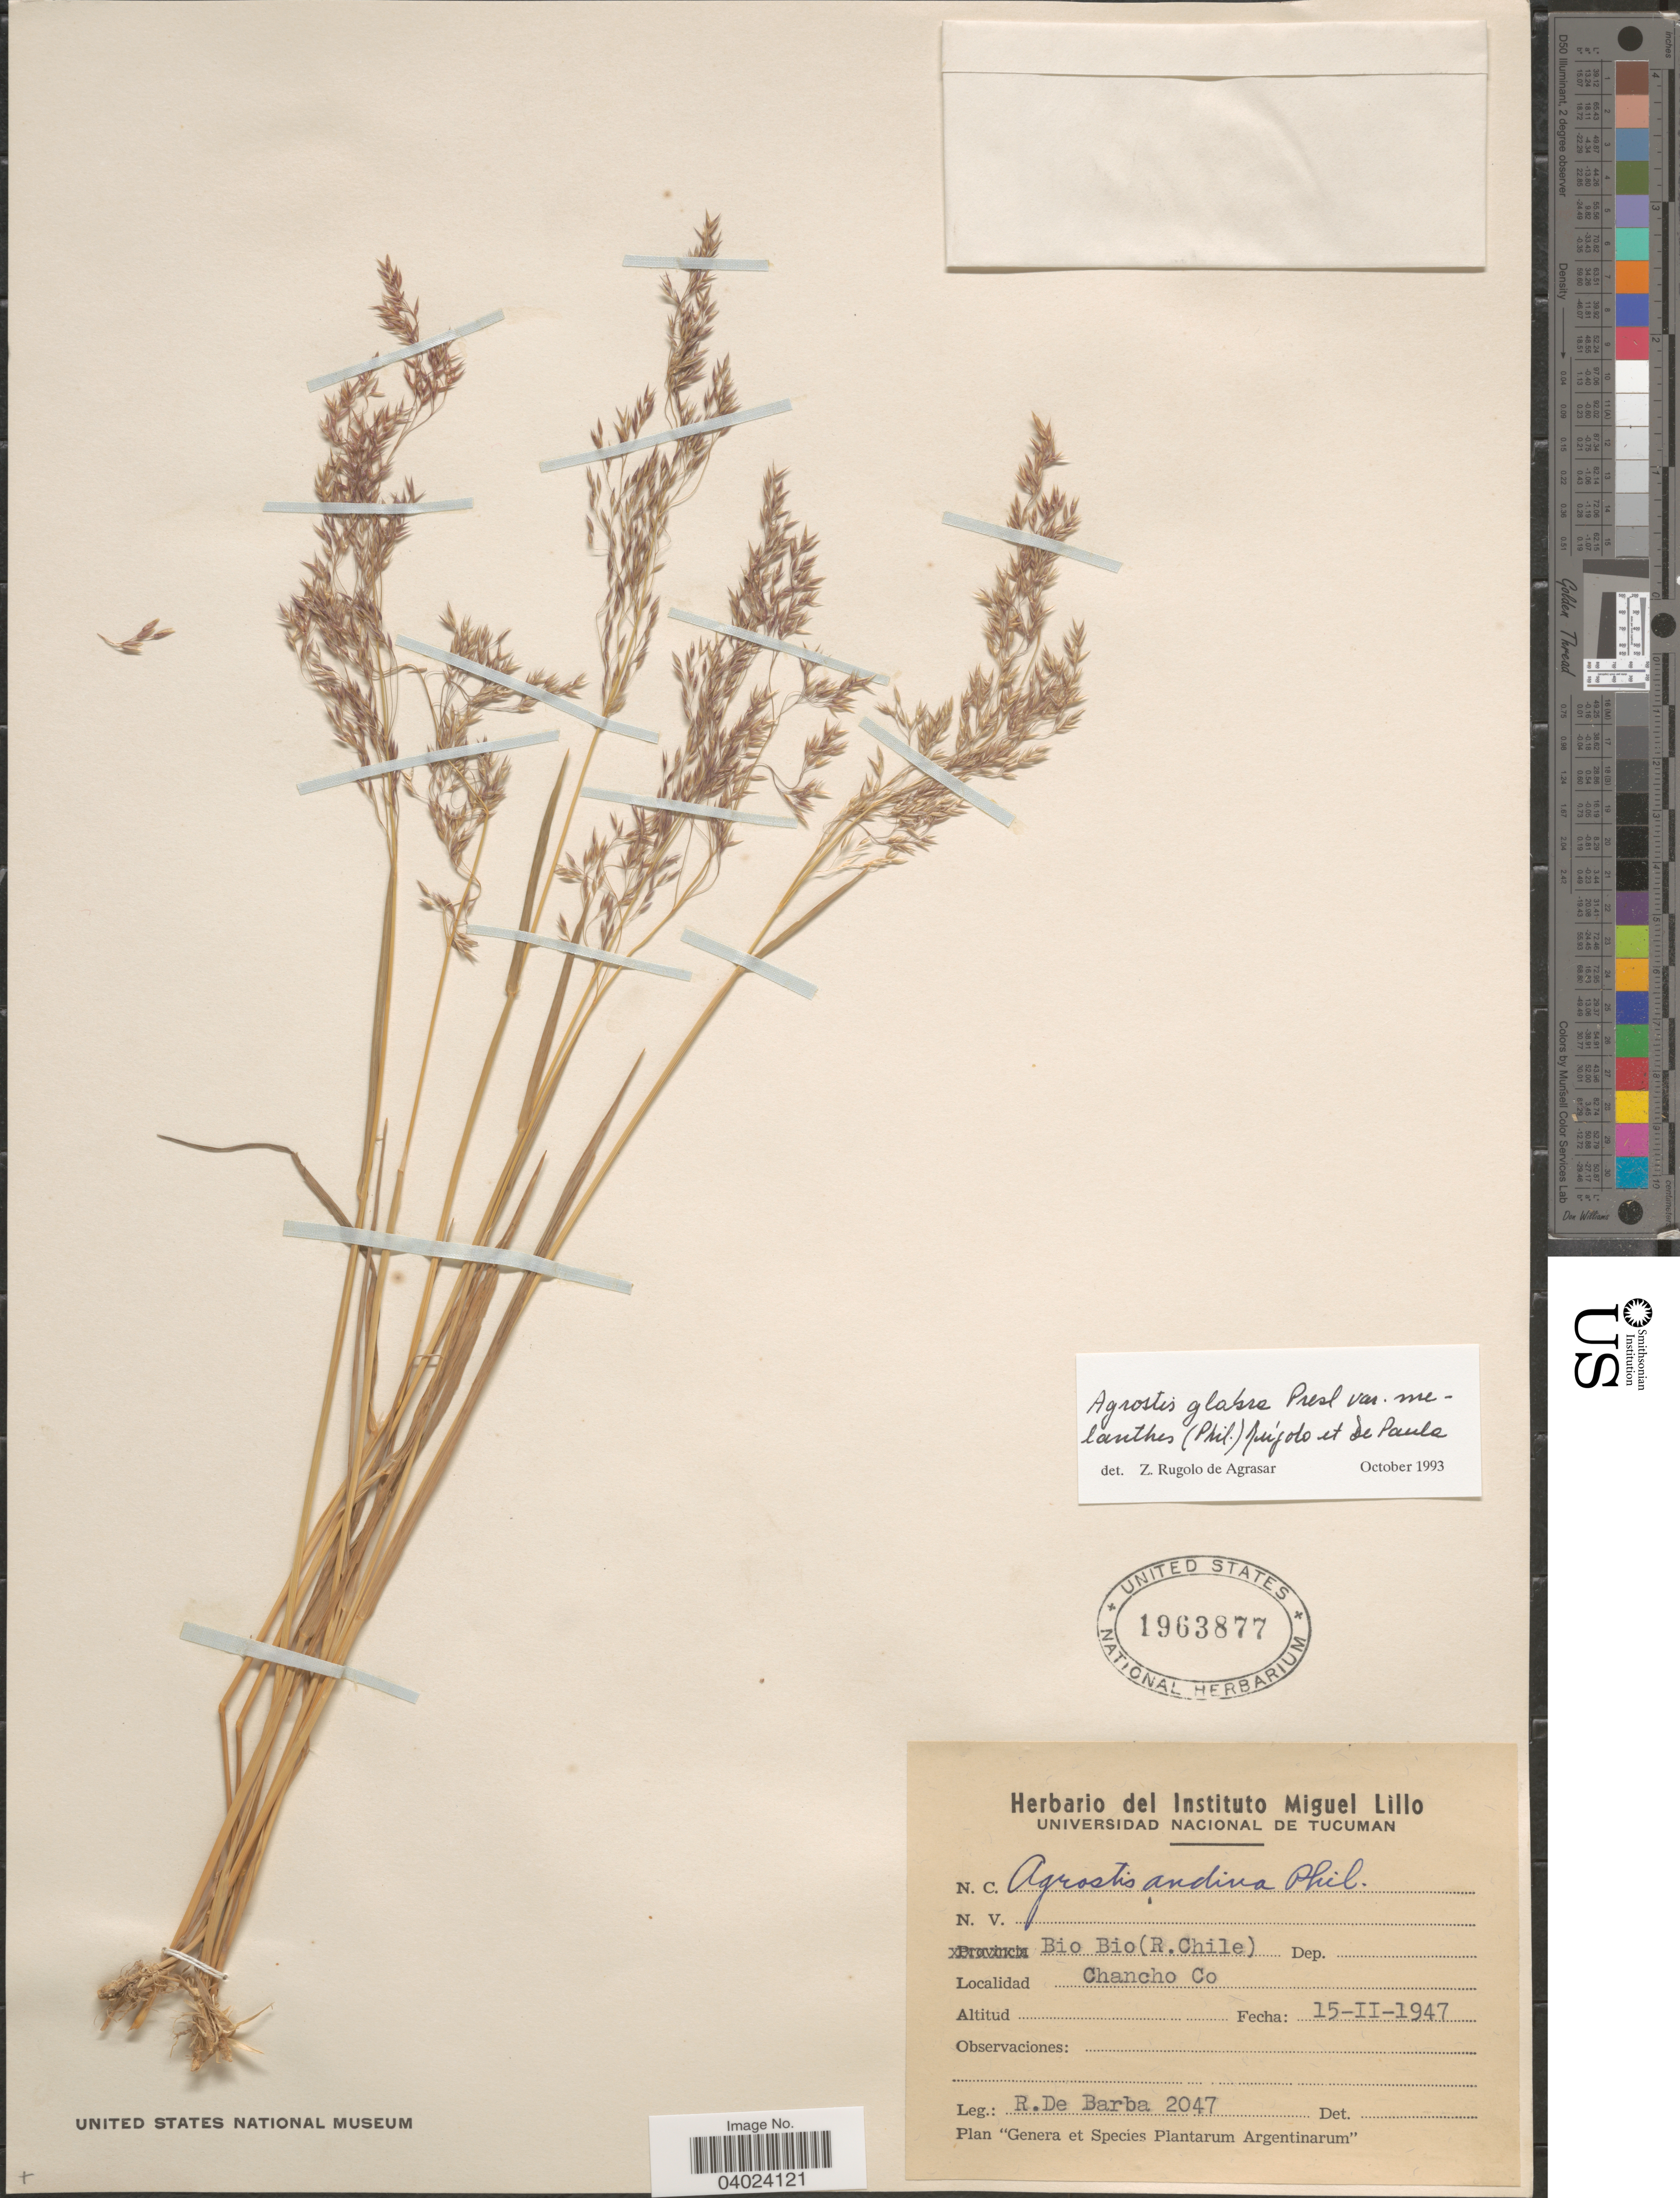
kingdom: Plantae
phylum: Tracheophyta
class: Liliopsida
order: Poales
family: Poaceae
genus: Agrostis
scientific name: Agrostis glabra var. melanthes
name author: (Phil.) Rúgolo & De Paula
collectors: R. De Barba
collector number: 2047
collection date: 1947-02-15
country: Chile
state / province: Bio-Bío (VIII)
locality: R. Chile. Chancho Co.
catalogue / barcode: US 1963877